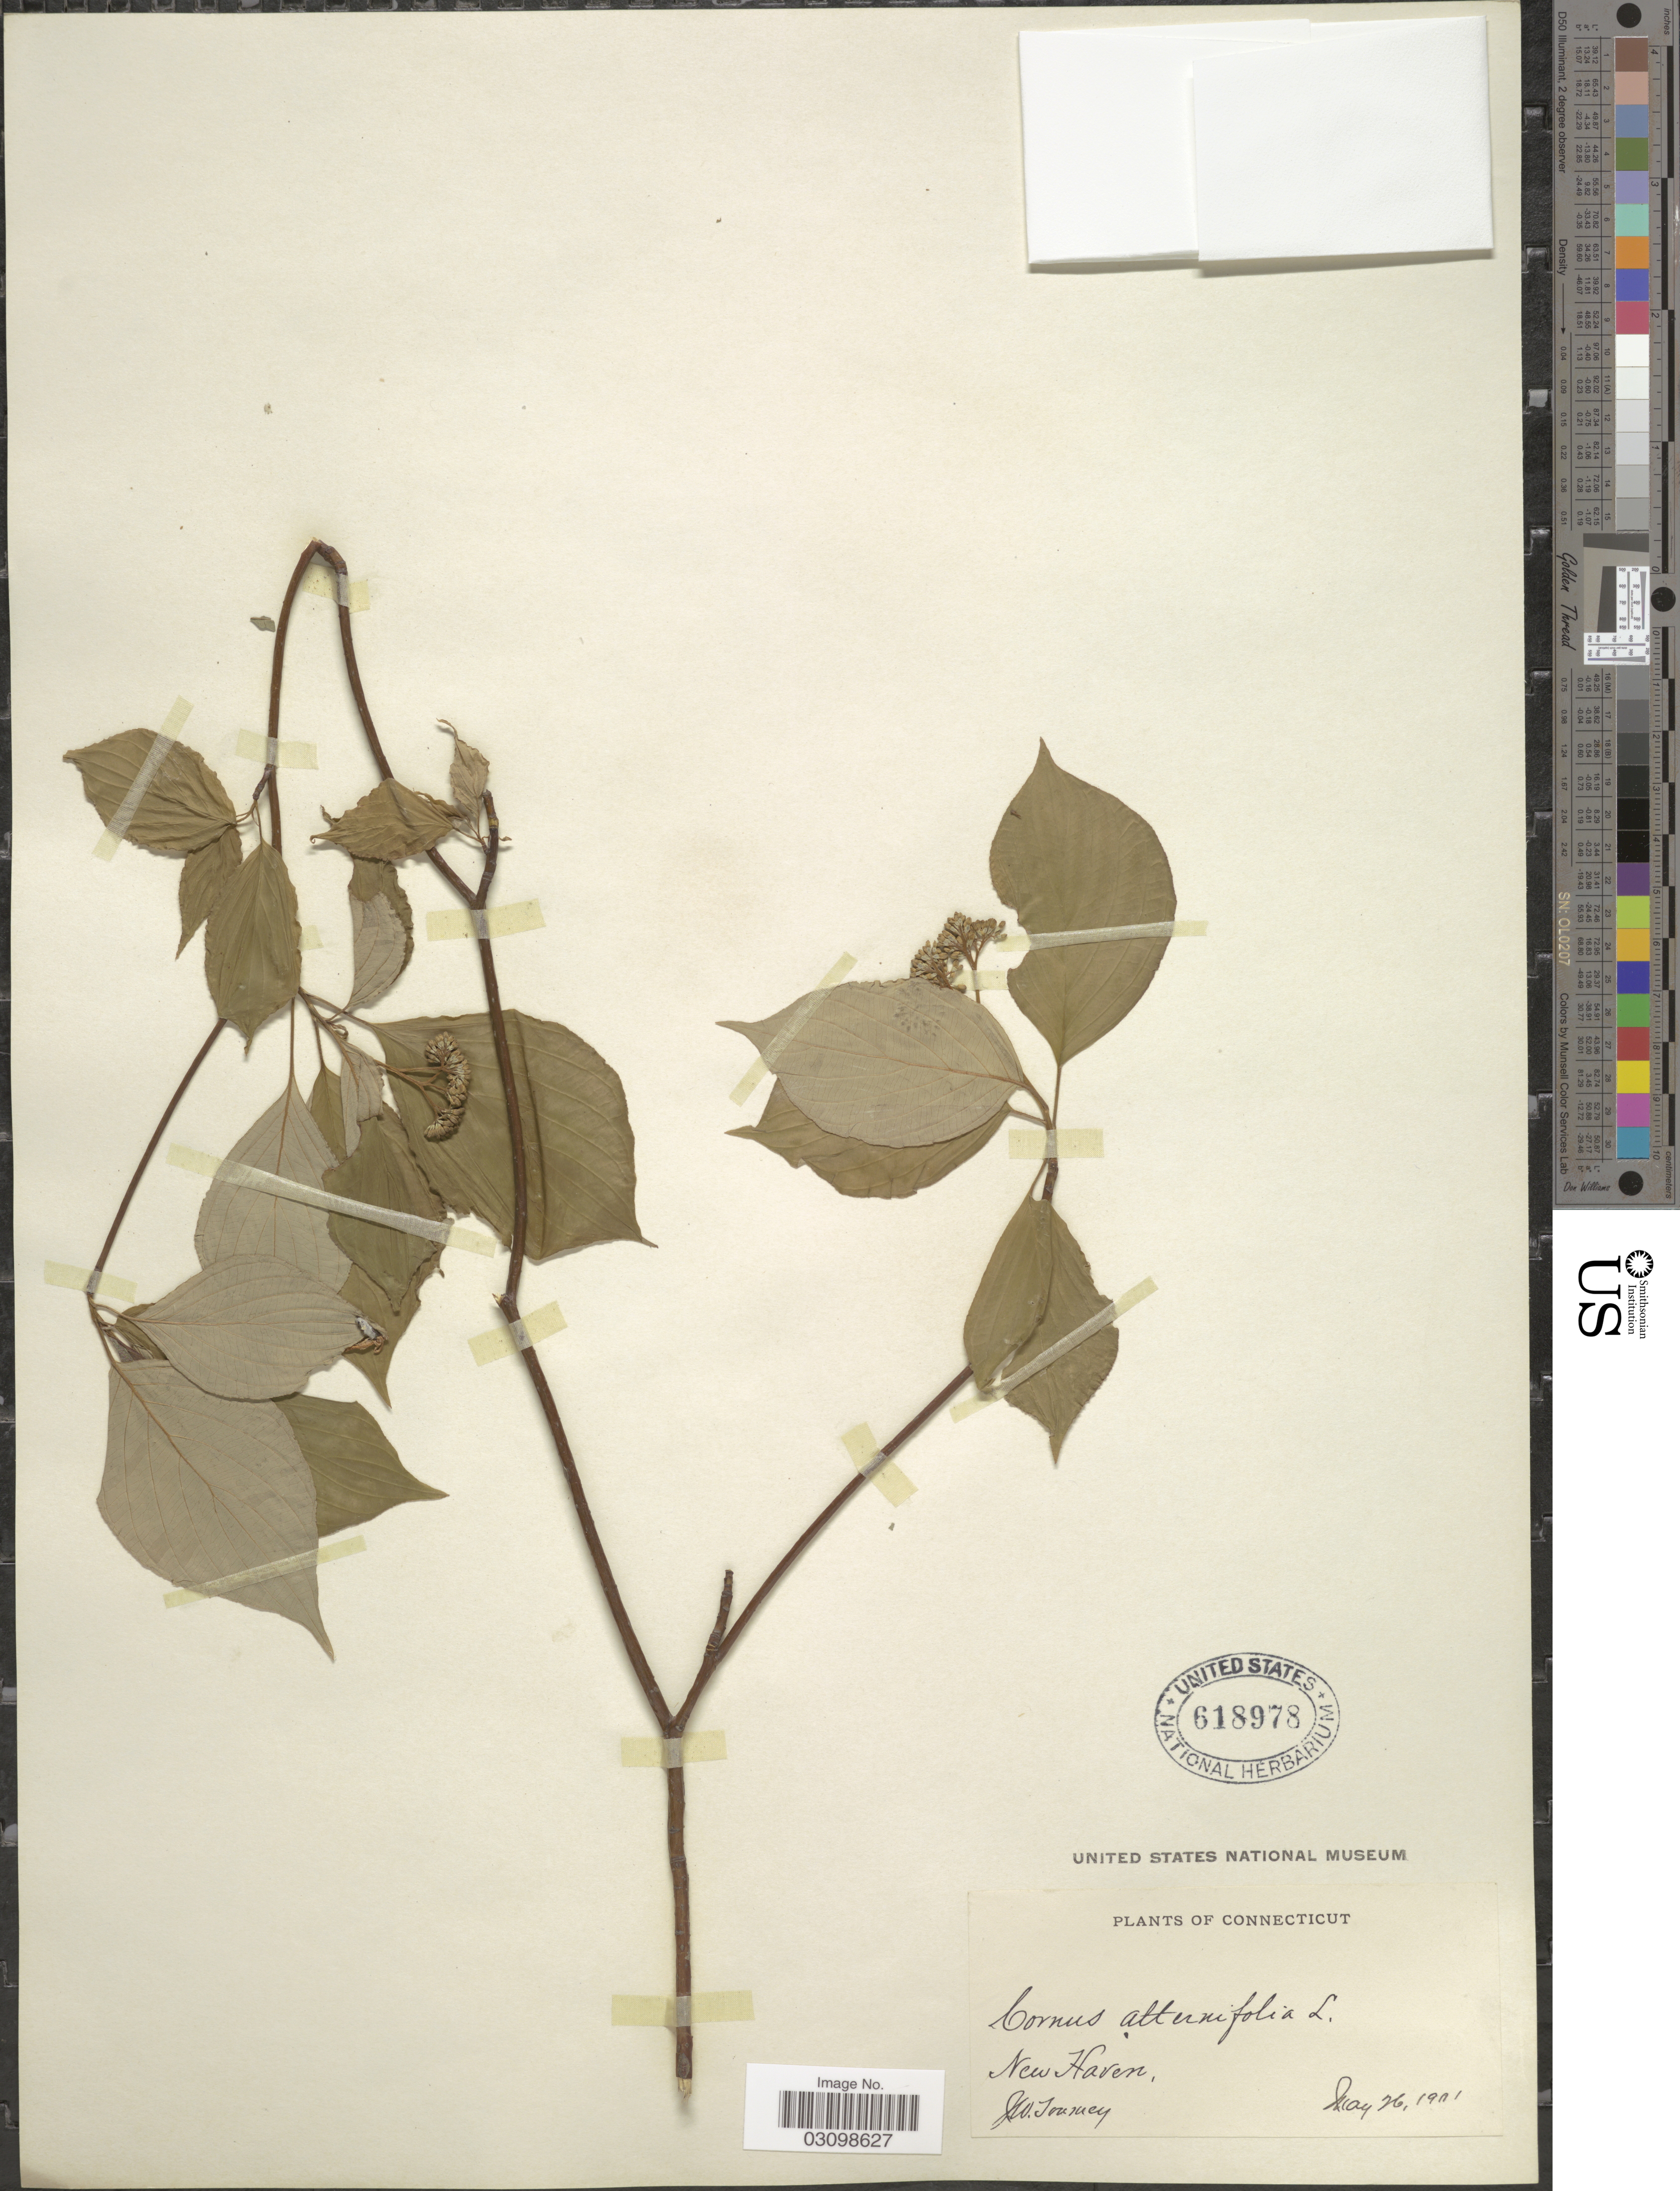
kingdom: Plantae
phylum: Tracheophyta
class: Magnoliopsida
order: Cornales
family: Cornaceae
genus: Cornus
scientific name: Cornus alternifolia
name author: L.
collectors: J. W. Toumey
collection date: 1901-05-26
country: United States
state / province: Connecticut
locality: New Haven.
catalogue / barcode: US 618978